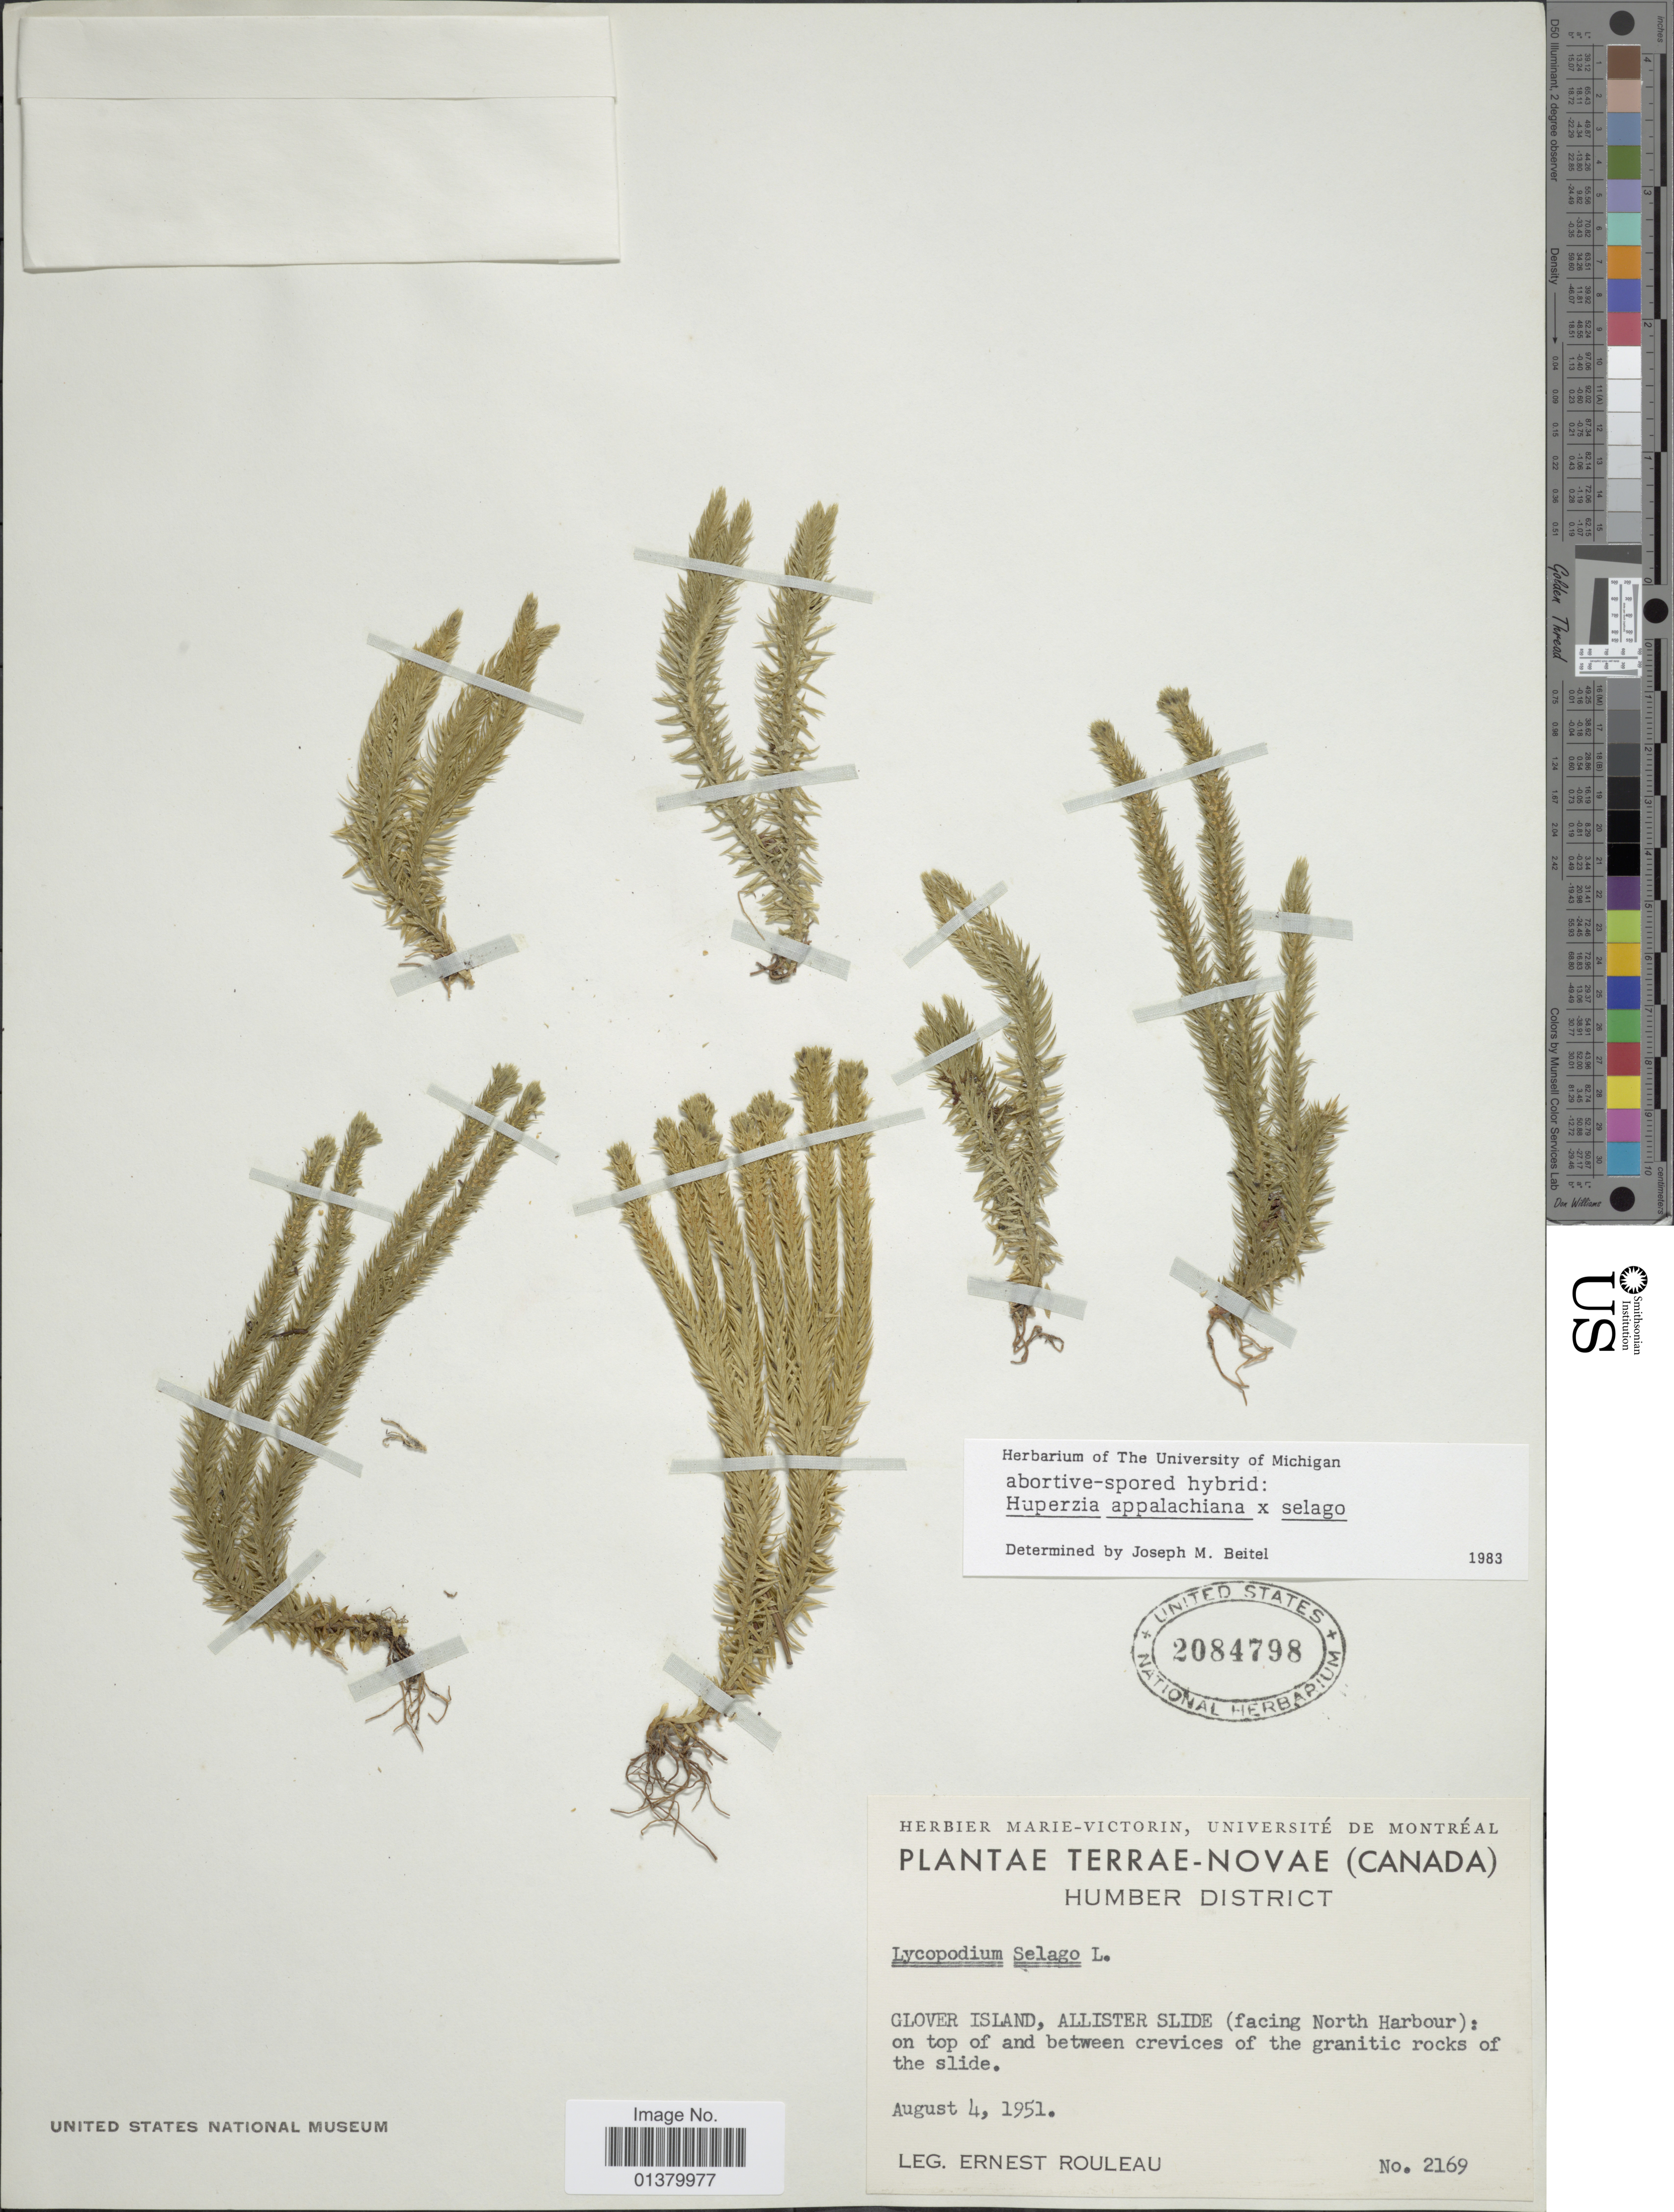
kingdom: Plantae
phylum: Tracheophyta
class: Lycopodiopsida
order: Lycopodiales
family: Lycopodiaceae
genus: Huperzia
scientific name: Huperzia appalachiana x H. selago (L.) Bernh. ex Schrank & Mart.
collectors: J. Rouleau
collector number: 2169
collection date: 1951-08-04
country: Canada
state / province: Newfoundland and Labrador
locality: Terrae-Novae, Humber District, Glover Island, Allister Slide (facing North Harbour): on top of and between crevices of the grantic rochs of the slide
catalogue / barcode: US 2084798